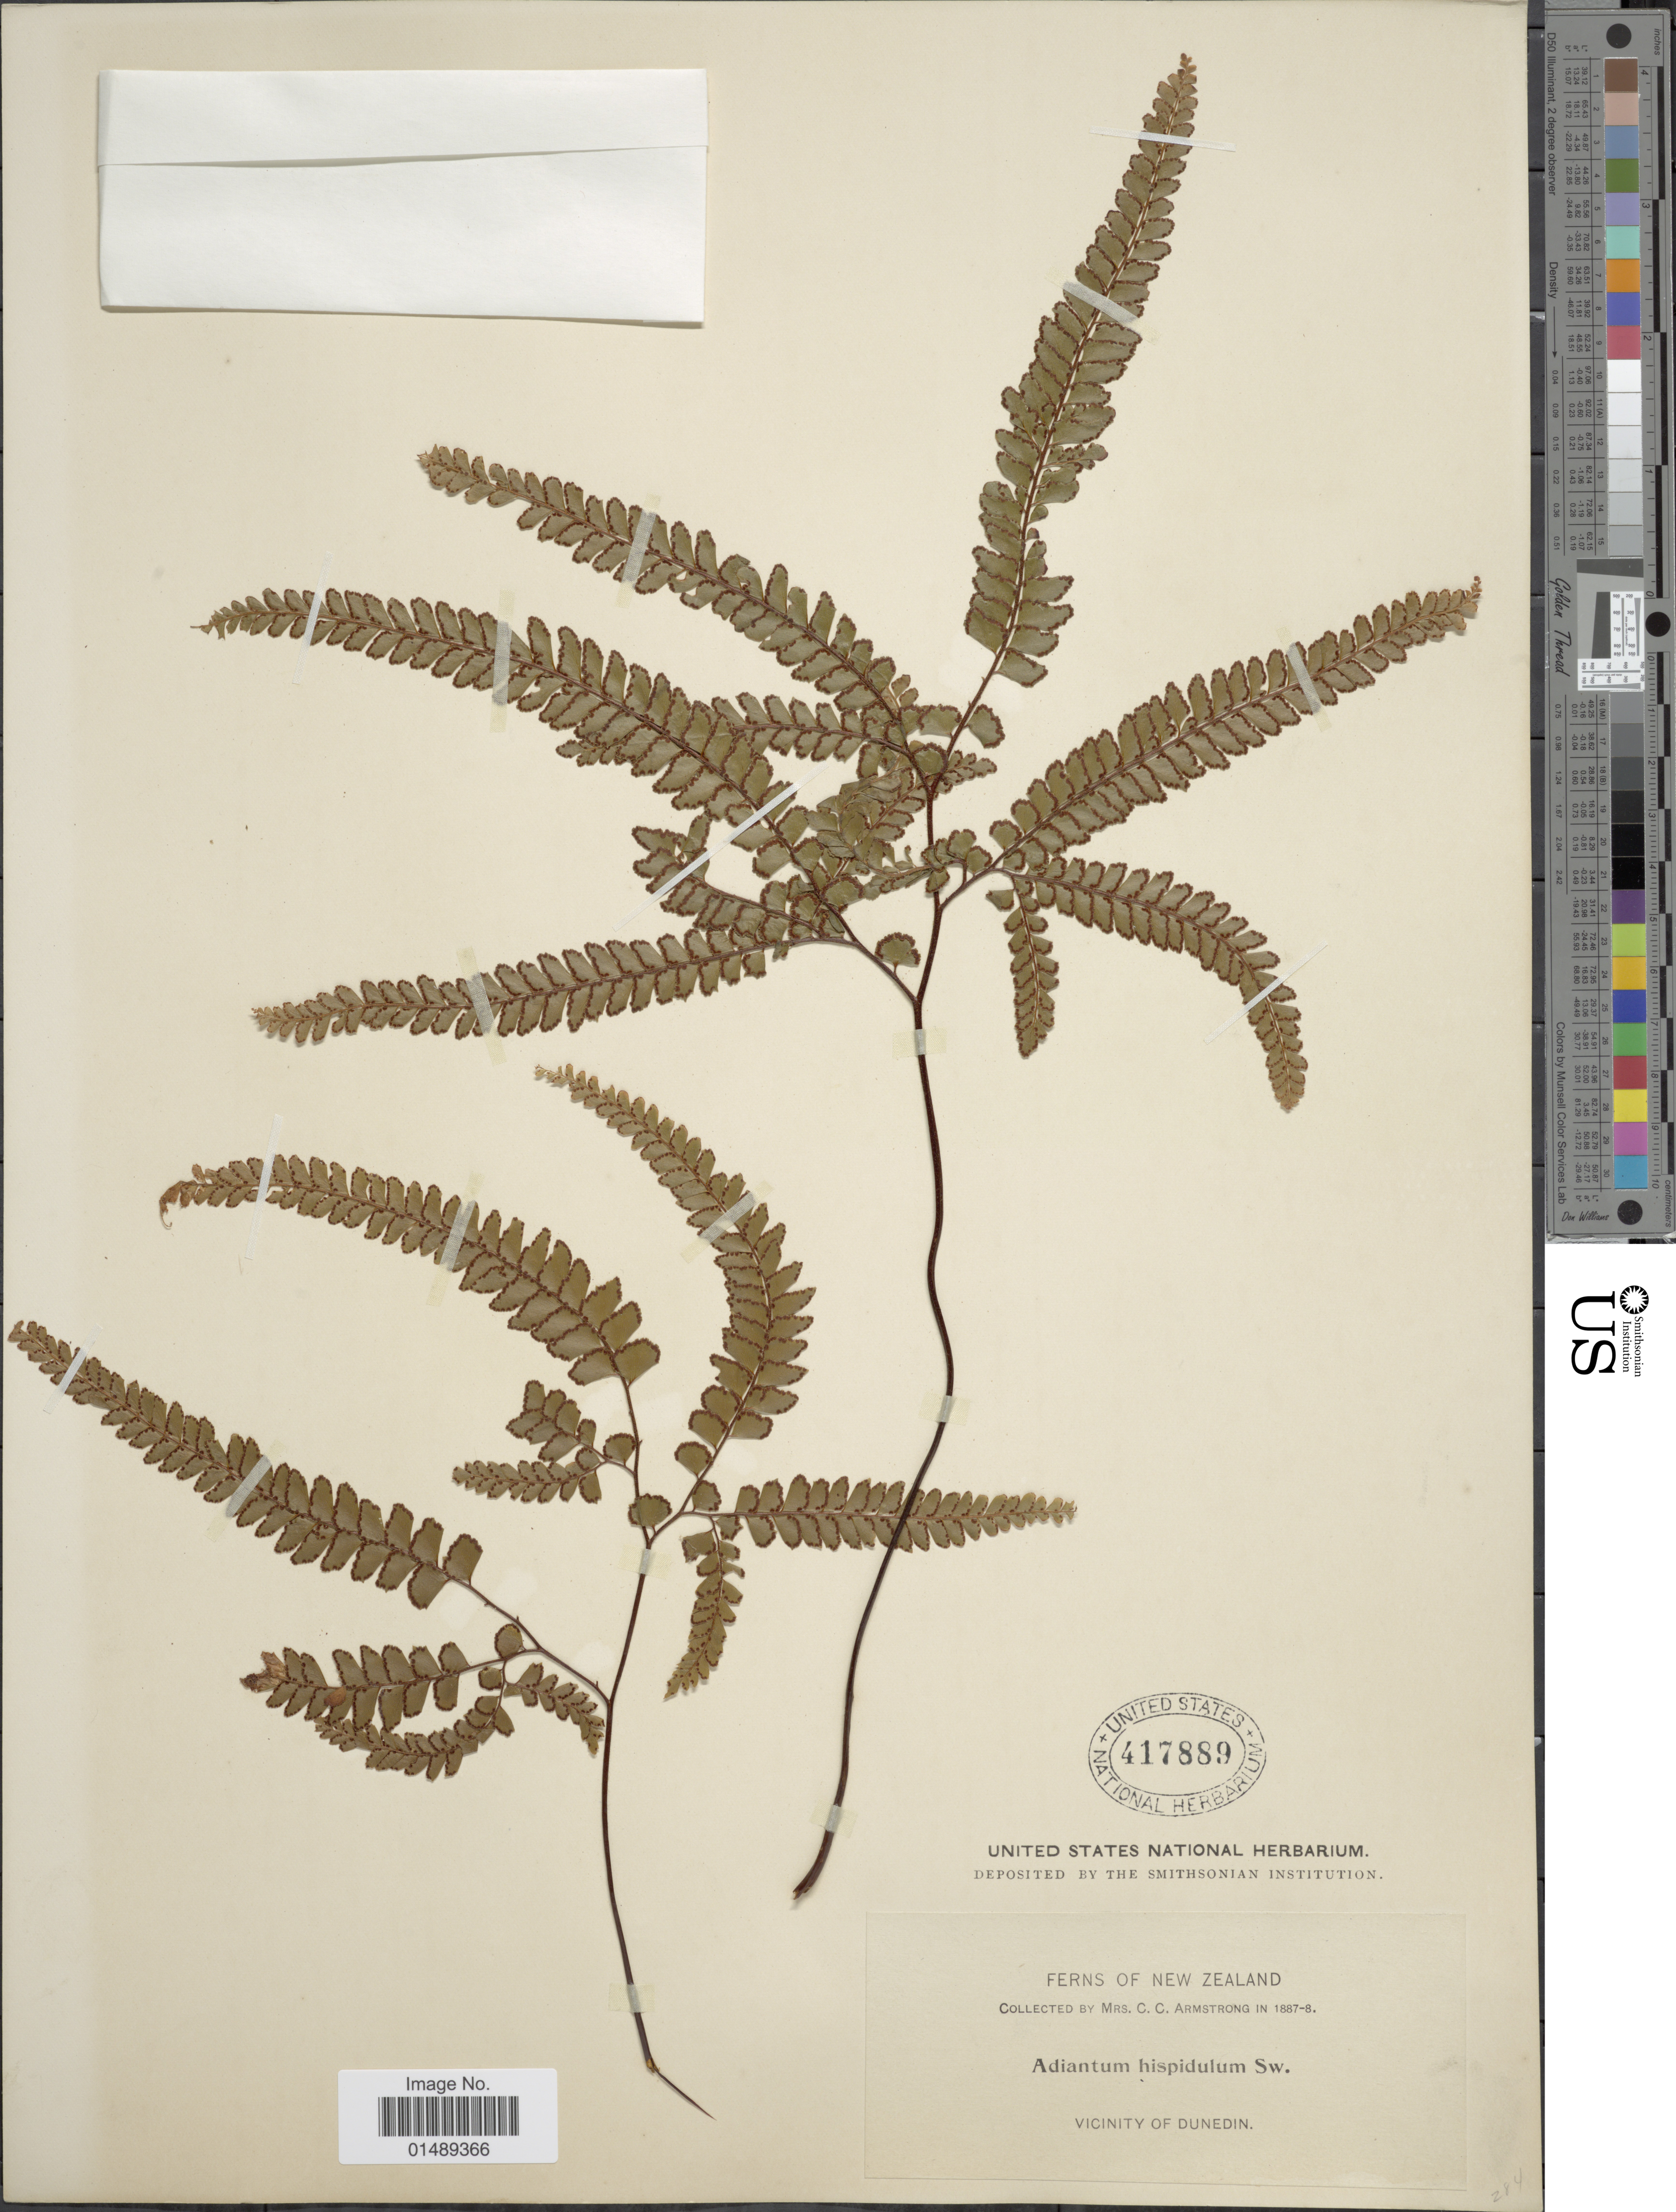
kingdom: Plantae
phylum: Tracheophyta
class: Polypodiopsida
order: Polypodiales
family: Pteridaceae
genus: Adiantum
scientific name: Adiantum hispidulum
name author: Sw.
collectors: C. Armstrong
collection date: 1887-08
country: New Zealand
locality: Vicinity of Dunedin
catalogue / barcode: US 417889